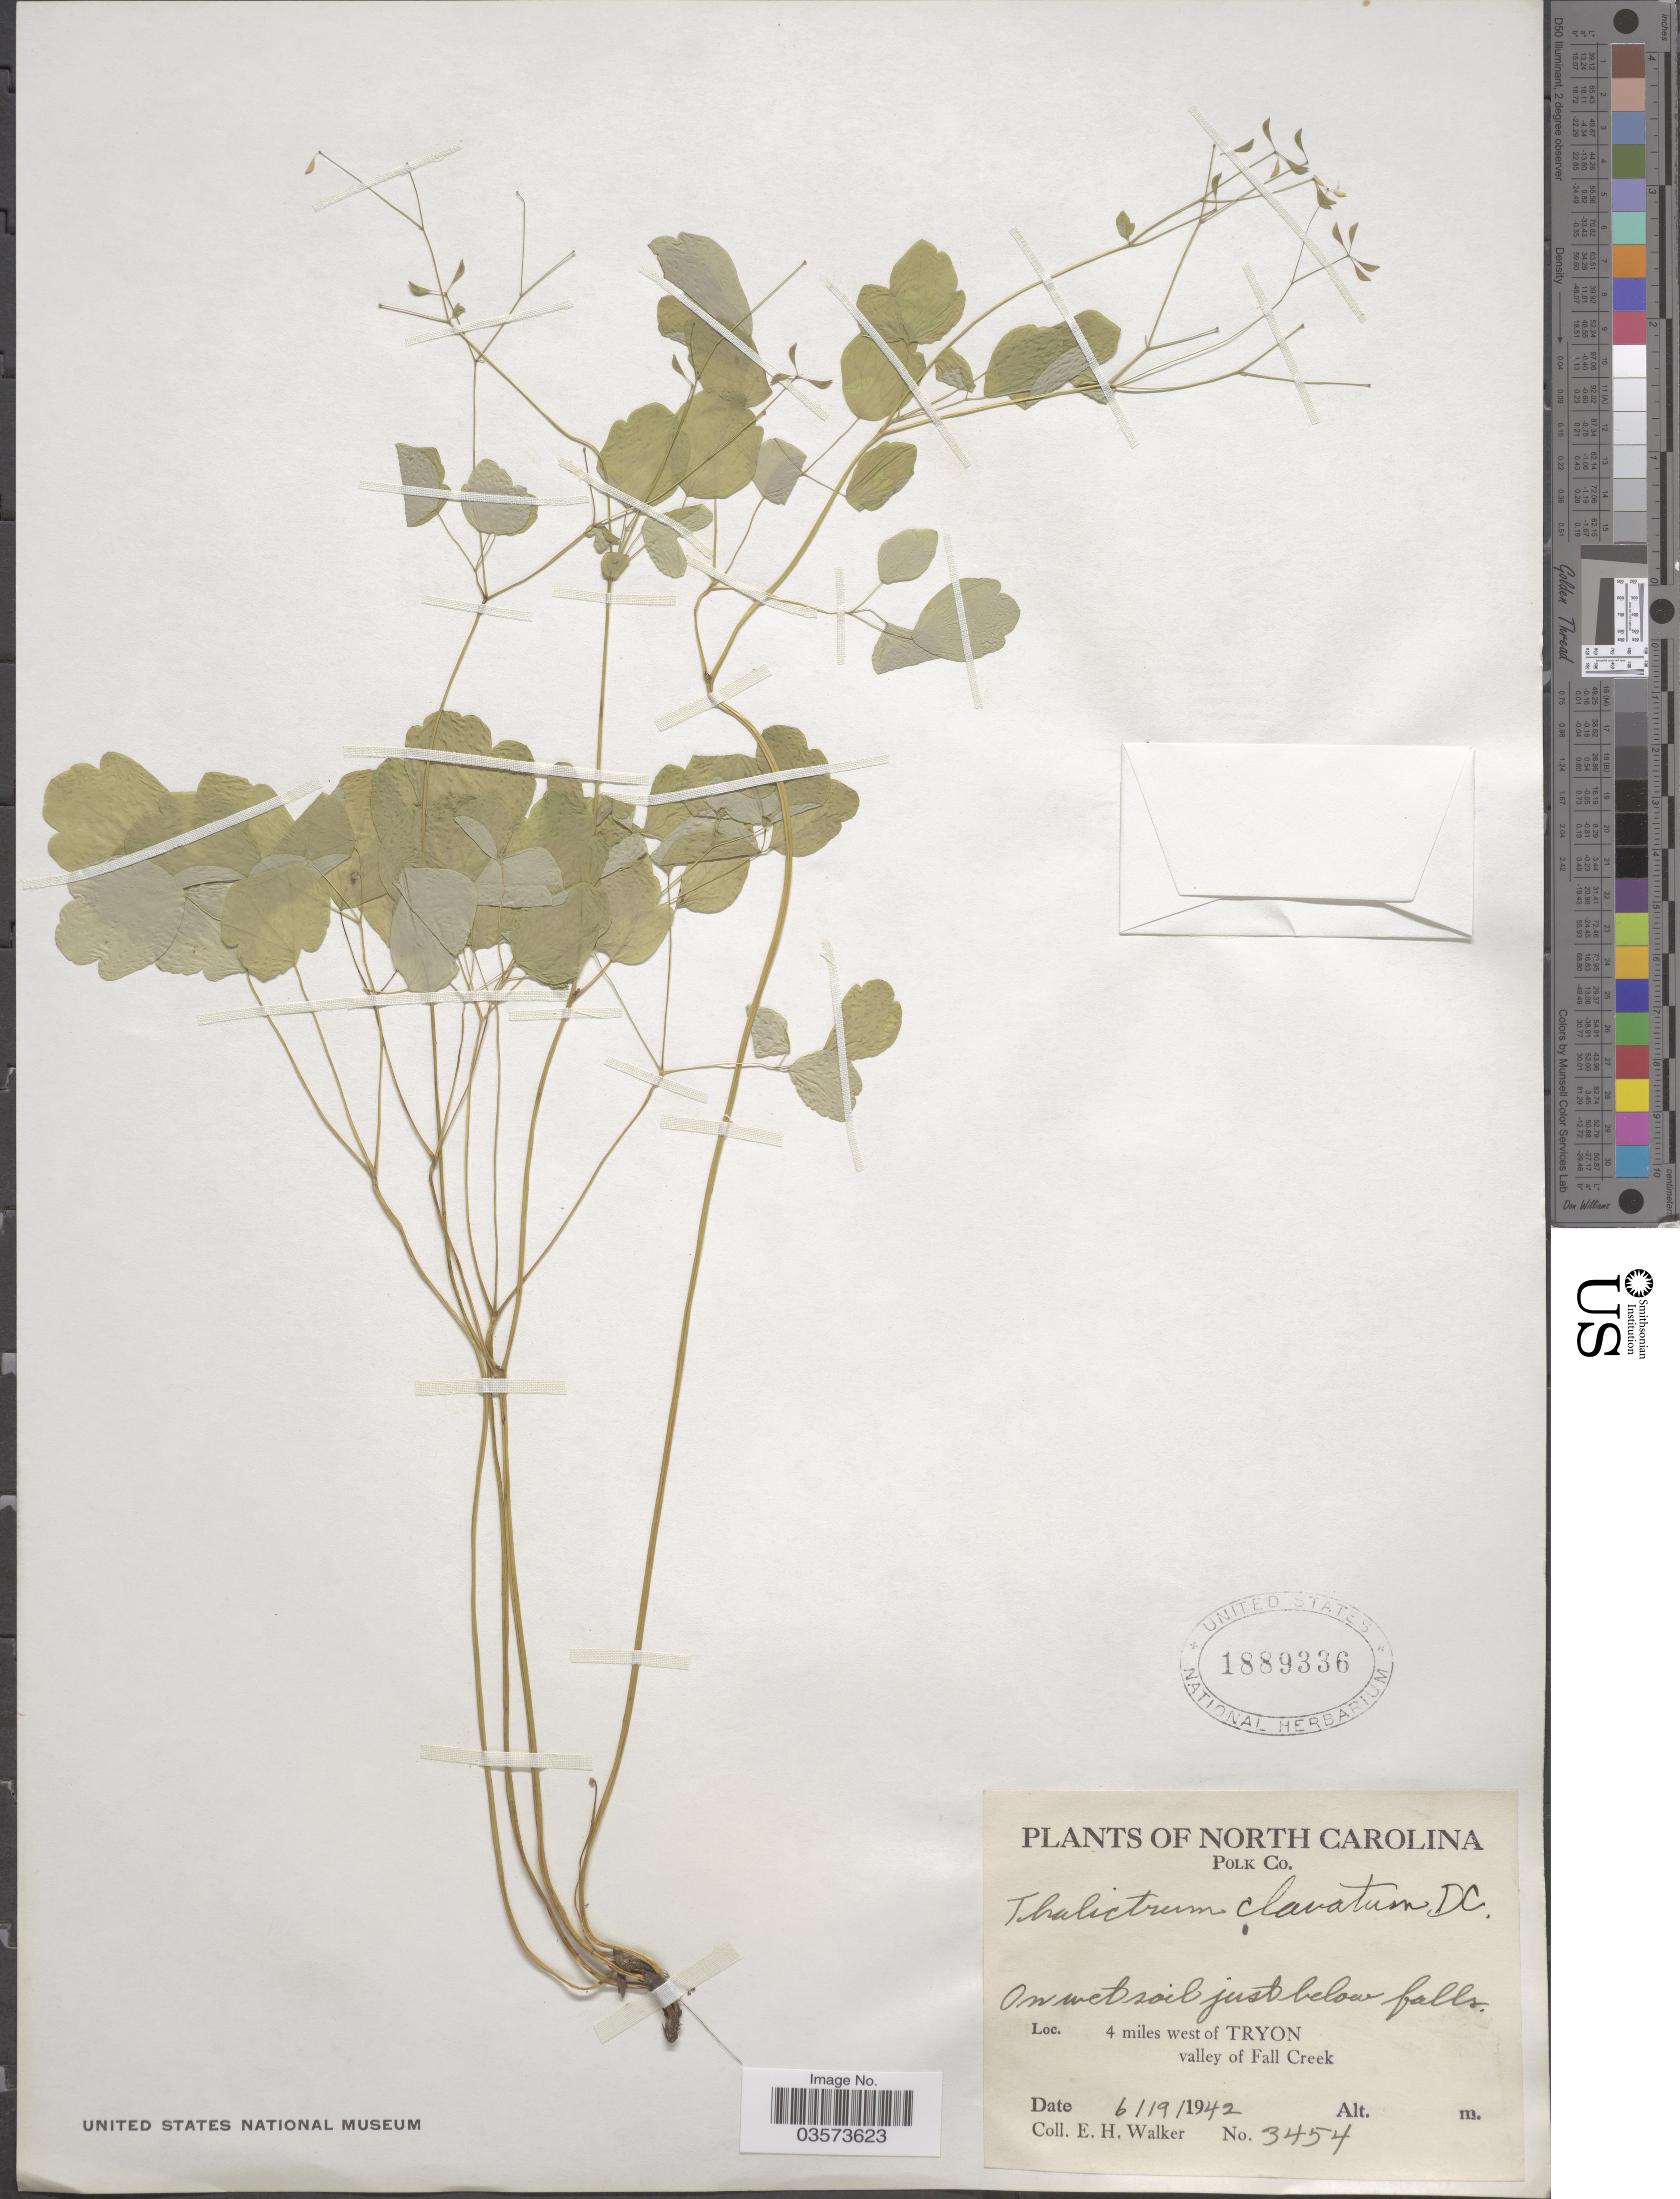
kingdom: Plantae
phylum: Tracheophyta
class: Magnoliopsida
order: Ranunculales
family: Ranunculaceae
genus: Thalictrum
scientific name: Thalictrum clavatum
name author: DC.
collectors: E. H. Walker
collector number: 3454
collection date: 1942-06-19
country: United States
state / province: North Carolina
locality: Polk Co. 4 miles west of Tryon valley of Fall Creek.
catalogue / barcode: US 1889336